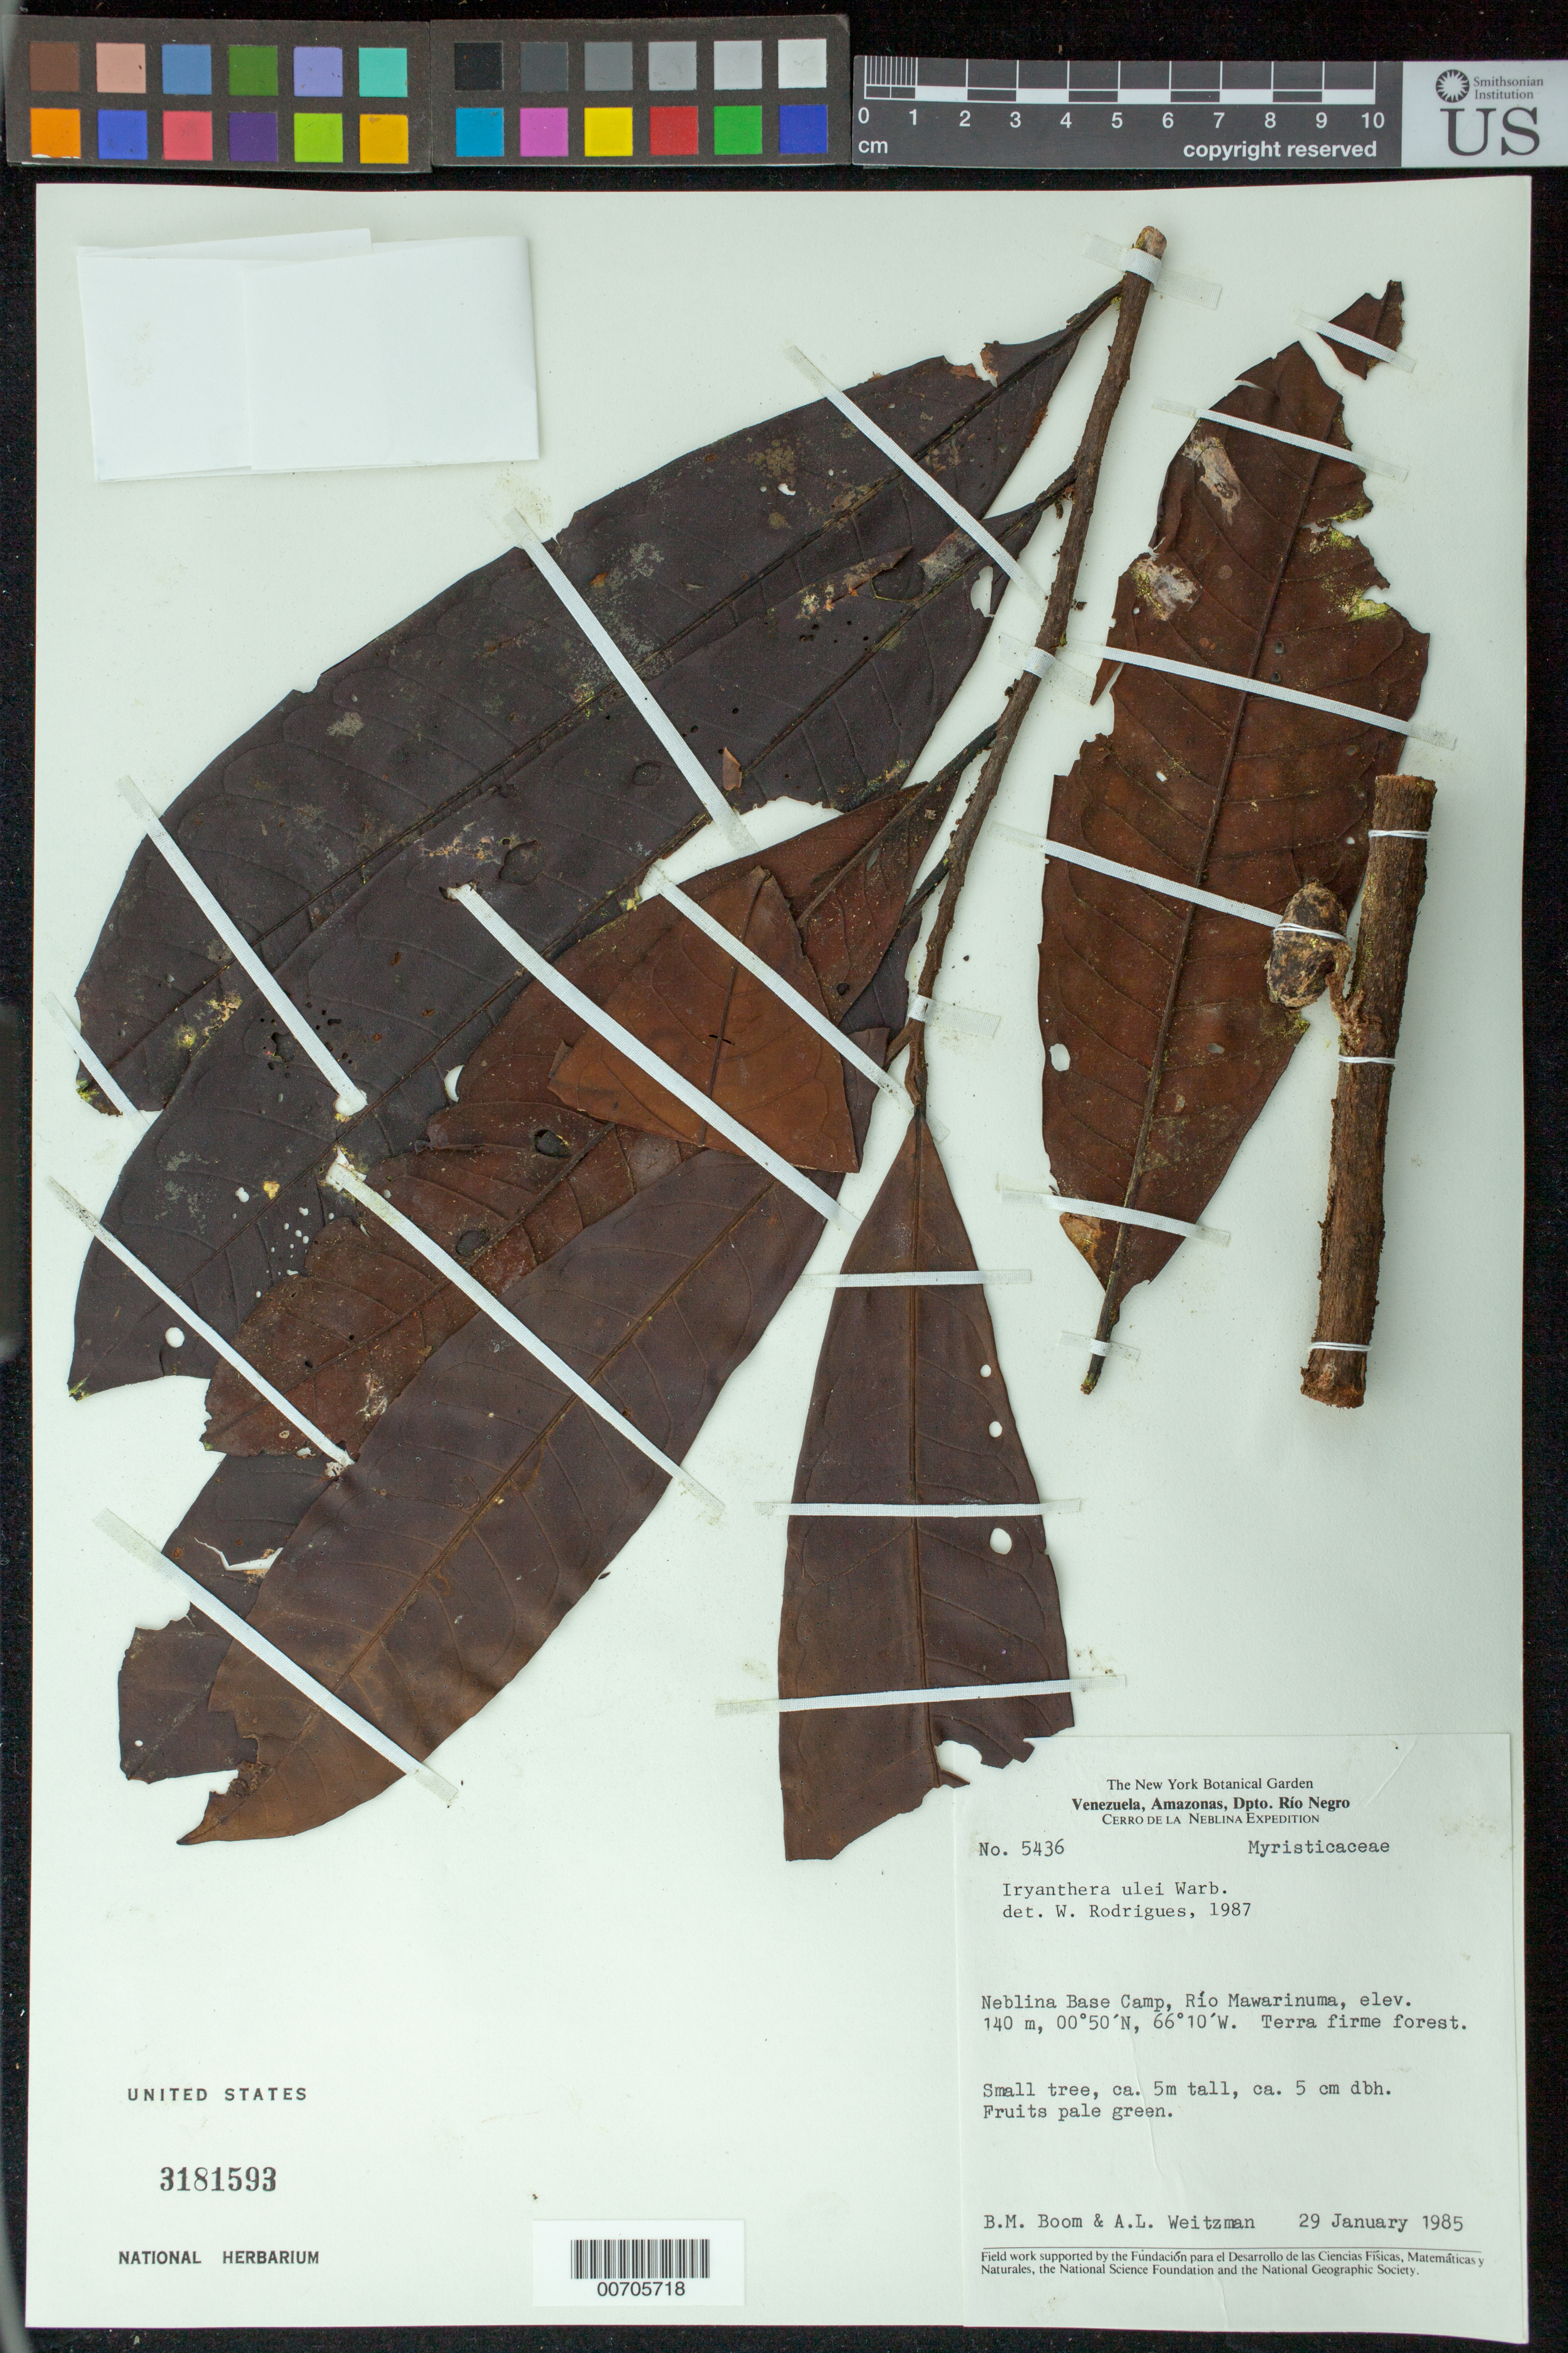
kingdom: Plantae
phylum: Tracheophyta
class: Magnoliopsida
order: Magnoliales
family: Myristicaceae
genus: Iryanthera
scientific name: Iryanthera ulei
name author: Warb.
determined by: Rodrigues, W. A.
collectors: B. M. Boom & A. L. Weitzman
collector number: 5436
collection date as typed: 29-Jan-85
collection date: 1985-01-29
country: Venezuela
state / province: Amazonas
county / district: Río Negro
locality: Cerro de la Neblina Base Camp, Río Mawarinuma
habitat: Terra firma forest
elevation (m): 140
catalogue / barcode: US 3181593